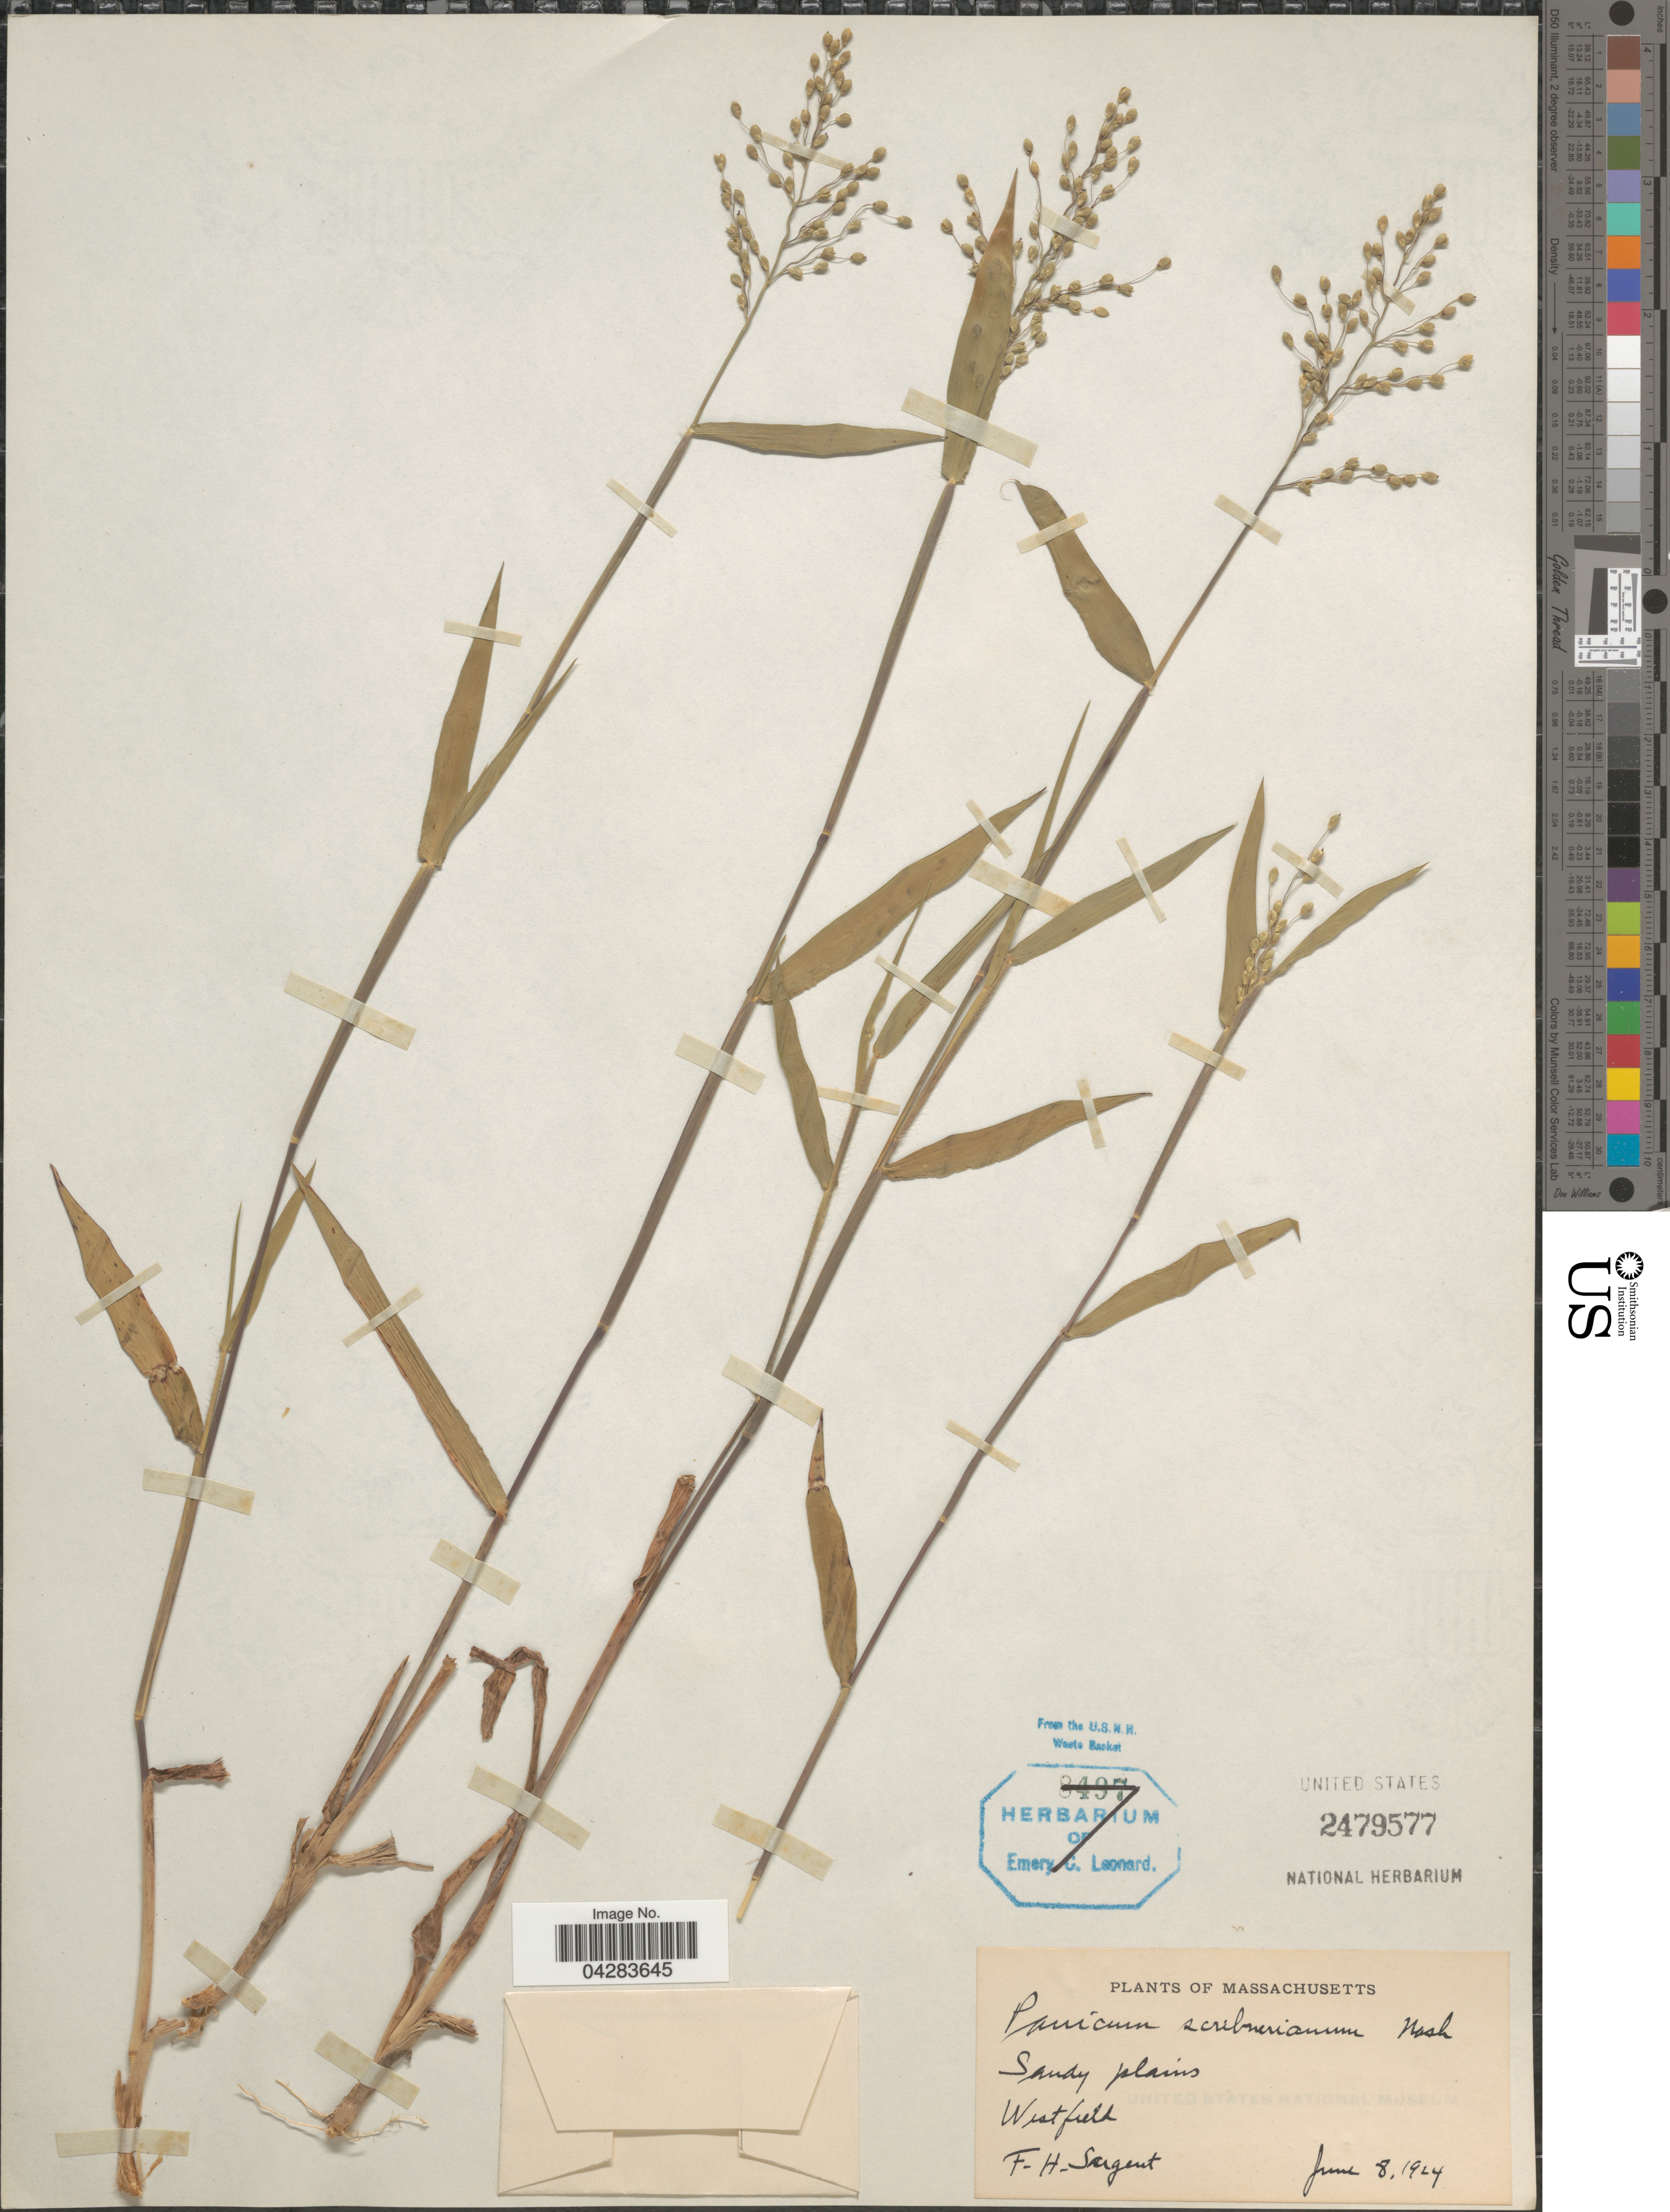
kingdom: Plantae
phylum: Tracheophyta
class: Liliopsida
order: Poales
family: Poaceae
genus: Dichanthelium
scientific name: Dichanthelium oligosanthes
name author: (Schult.) Gould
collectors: F. H. Sargent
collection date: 1924-06-08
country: United States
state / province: Massachusetts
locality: Westfield.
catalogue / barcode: US 2479577